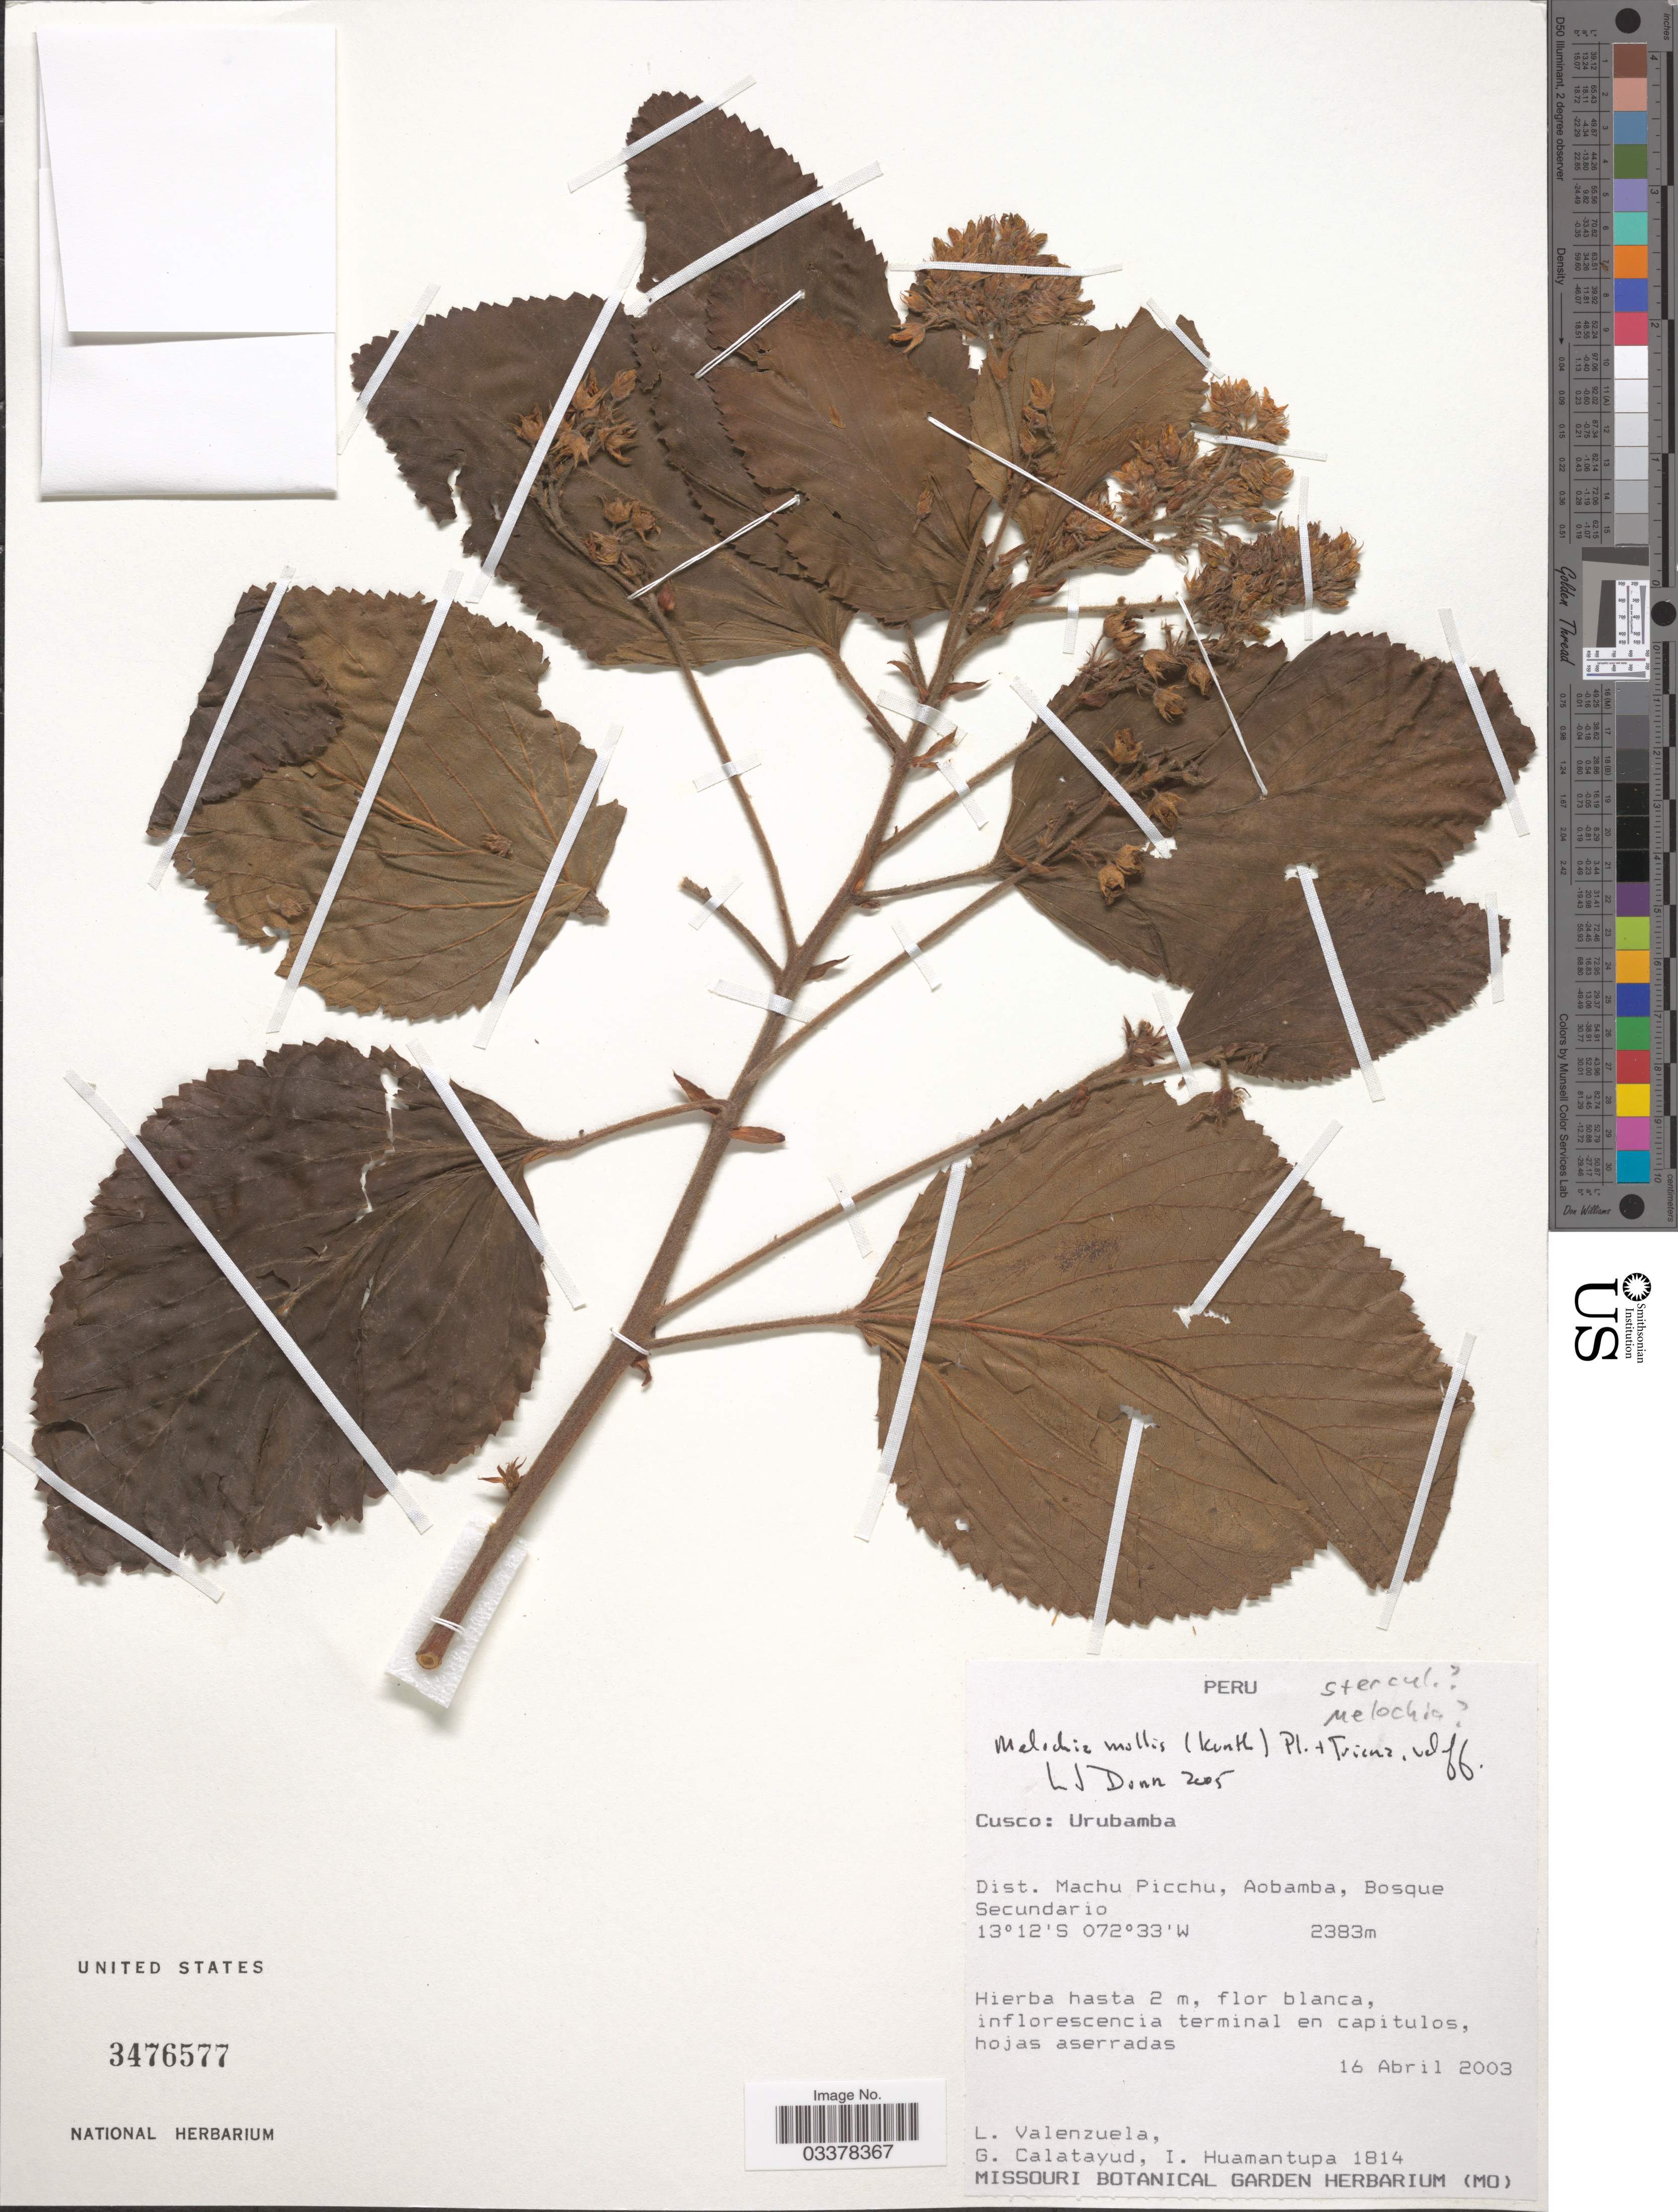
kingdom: Plantae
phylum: Tracheophyta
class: Magnoliopsida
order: Malvales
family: Malvaceae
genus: Melochia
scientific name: Melochia mollis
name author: (Kunth) Triana & Planch.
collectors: L. Valenzuela, G. Calatayud & I. Huamantupa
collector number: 1814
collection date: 2003-04-16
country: Peru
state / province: Cusco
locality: Urubamba. Dist. Machu Picchu, Aobamba, Bosque Secundario.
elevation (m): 2383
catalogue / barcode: US 3476577